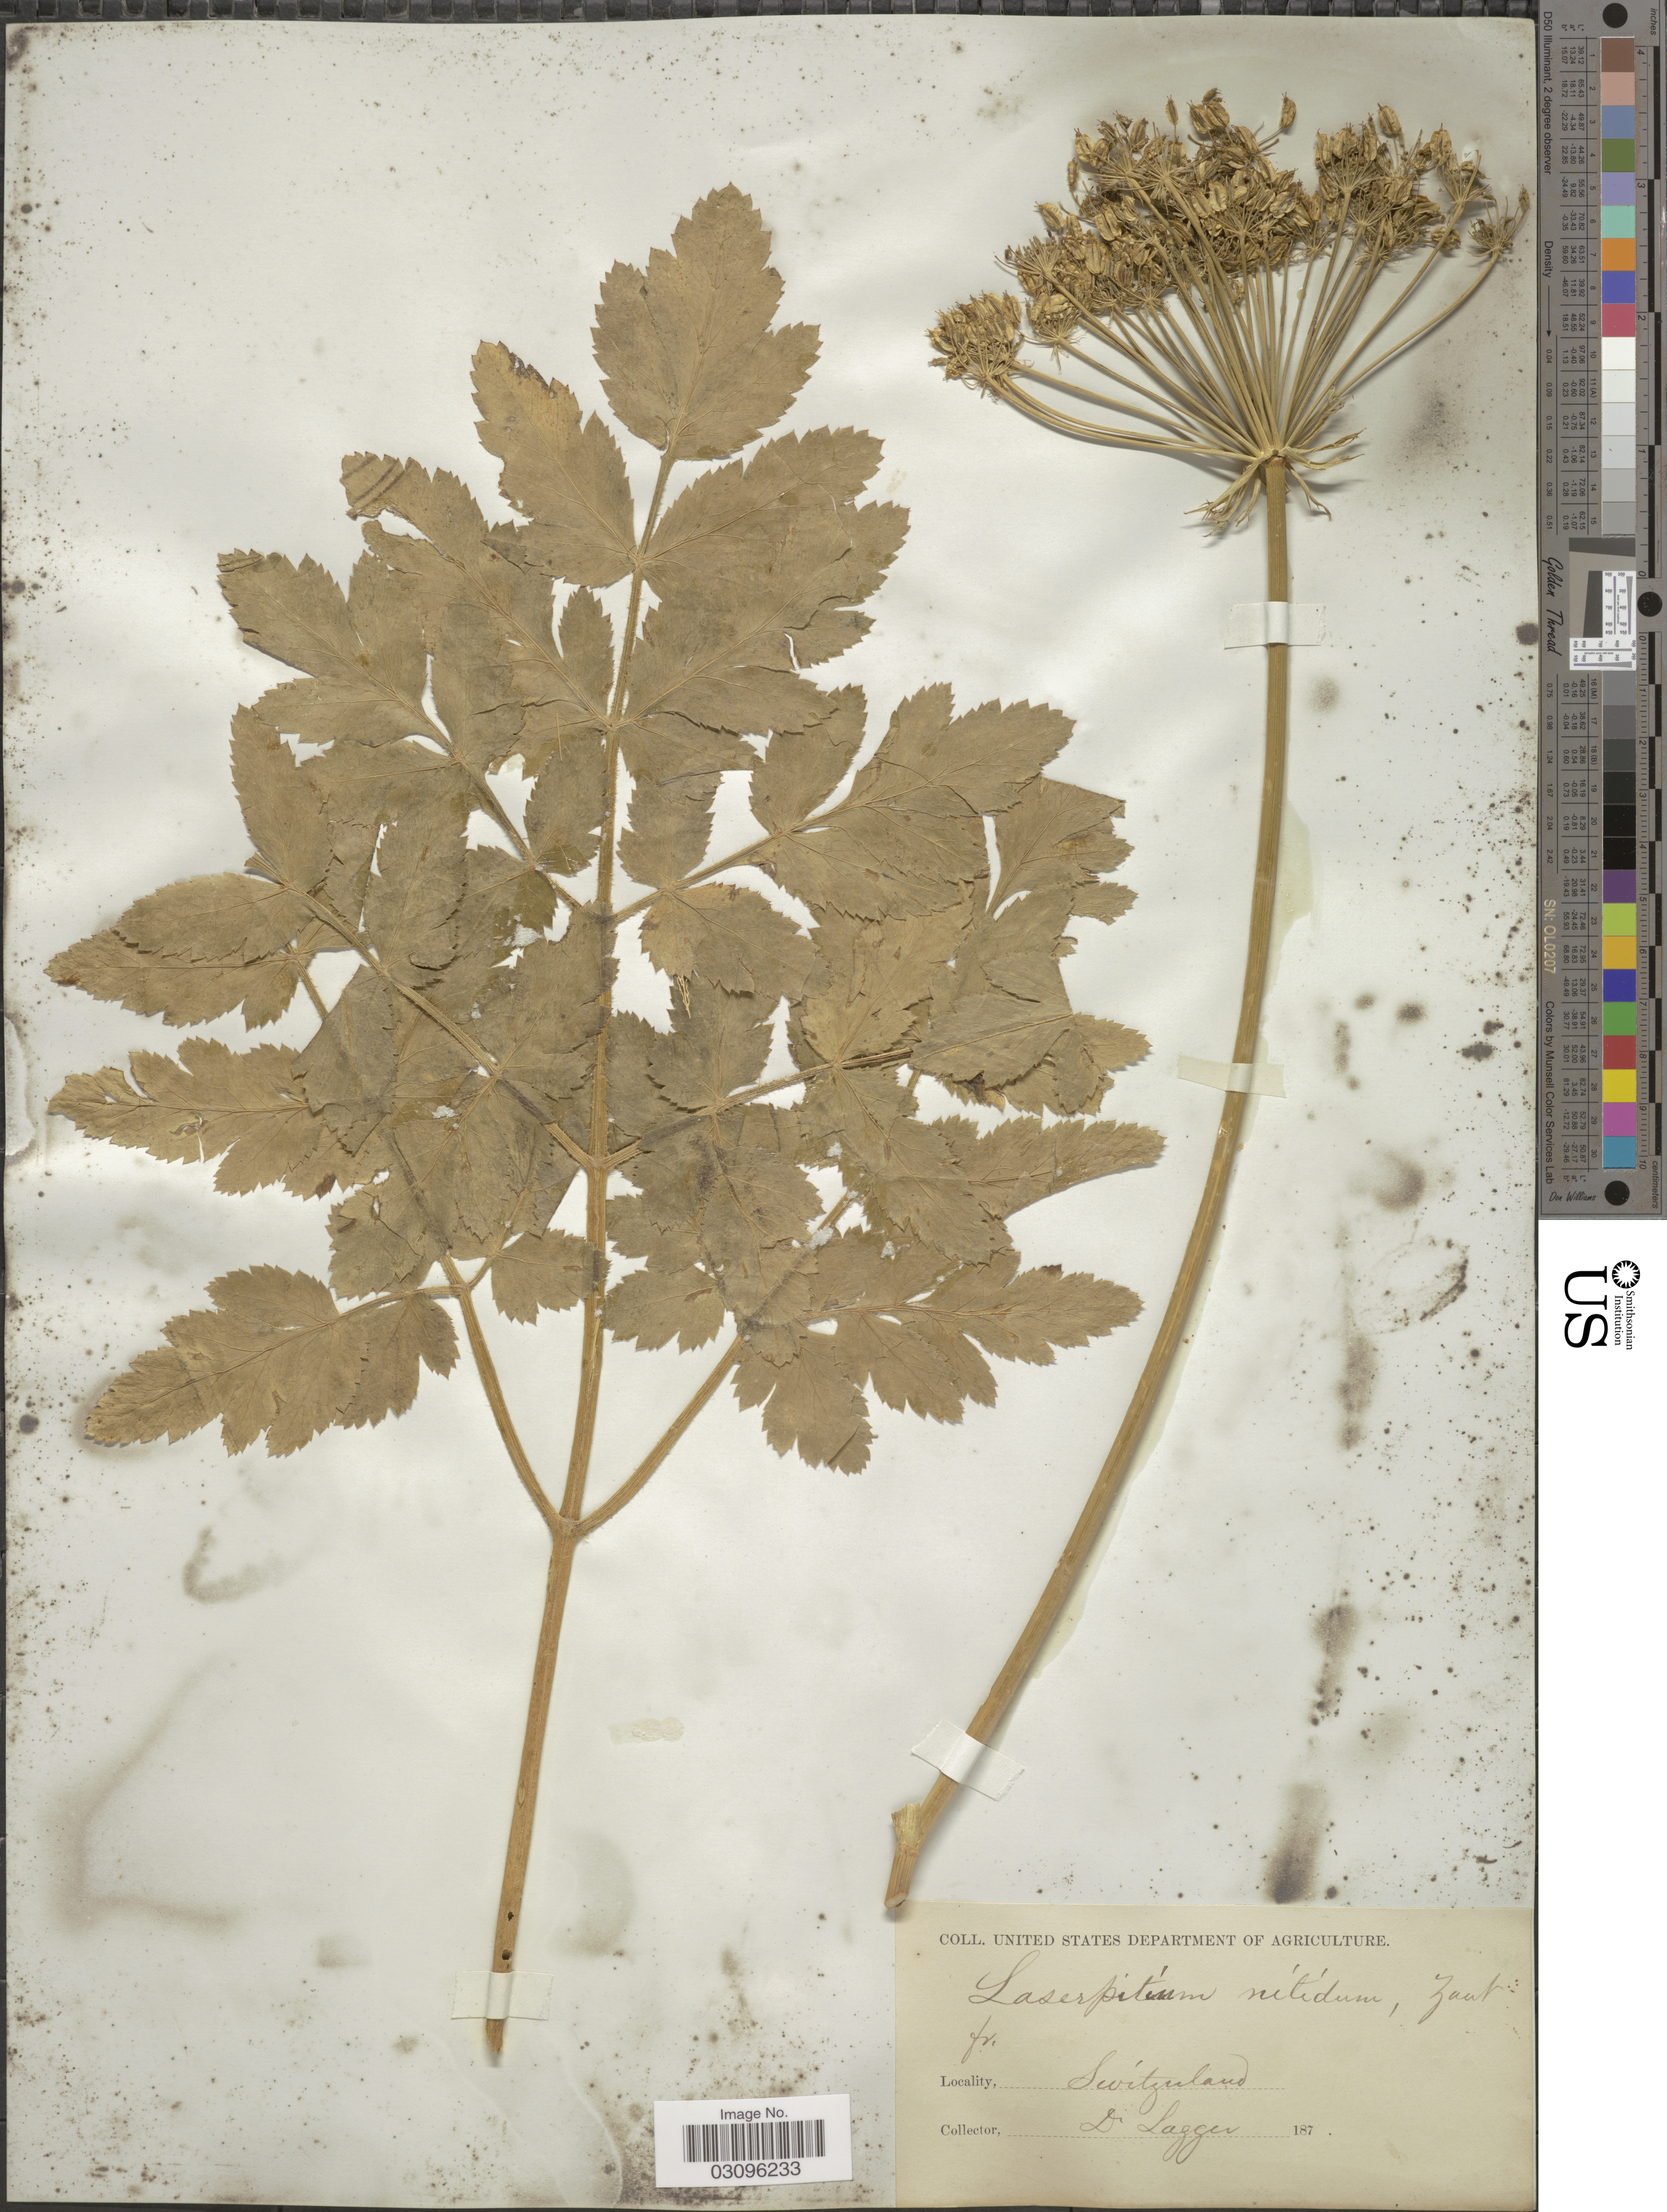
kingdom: Plantae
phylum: Tracheophyta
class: Magnoliopsida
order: Apiales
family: Apiaceae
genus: Laserpitium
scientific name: Laserpitium nitidum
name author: Zanted.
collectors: F. J. Lagger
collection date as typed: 187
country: Switzerland